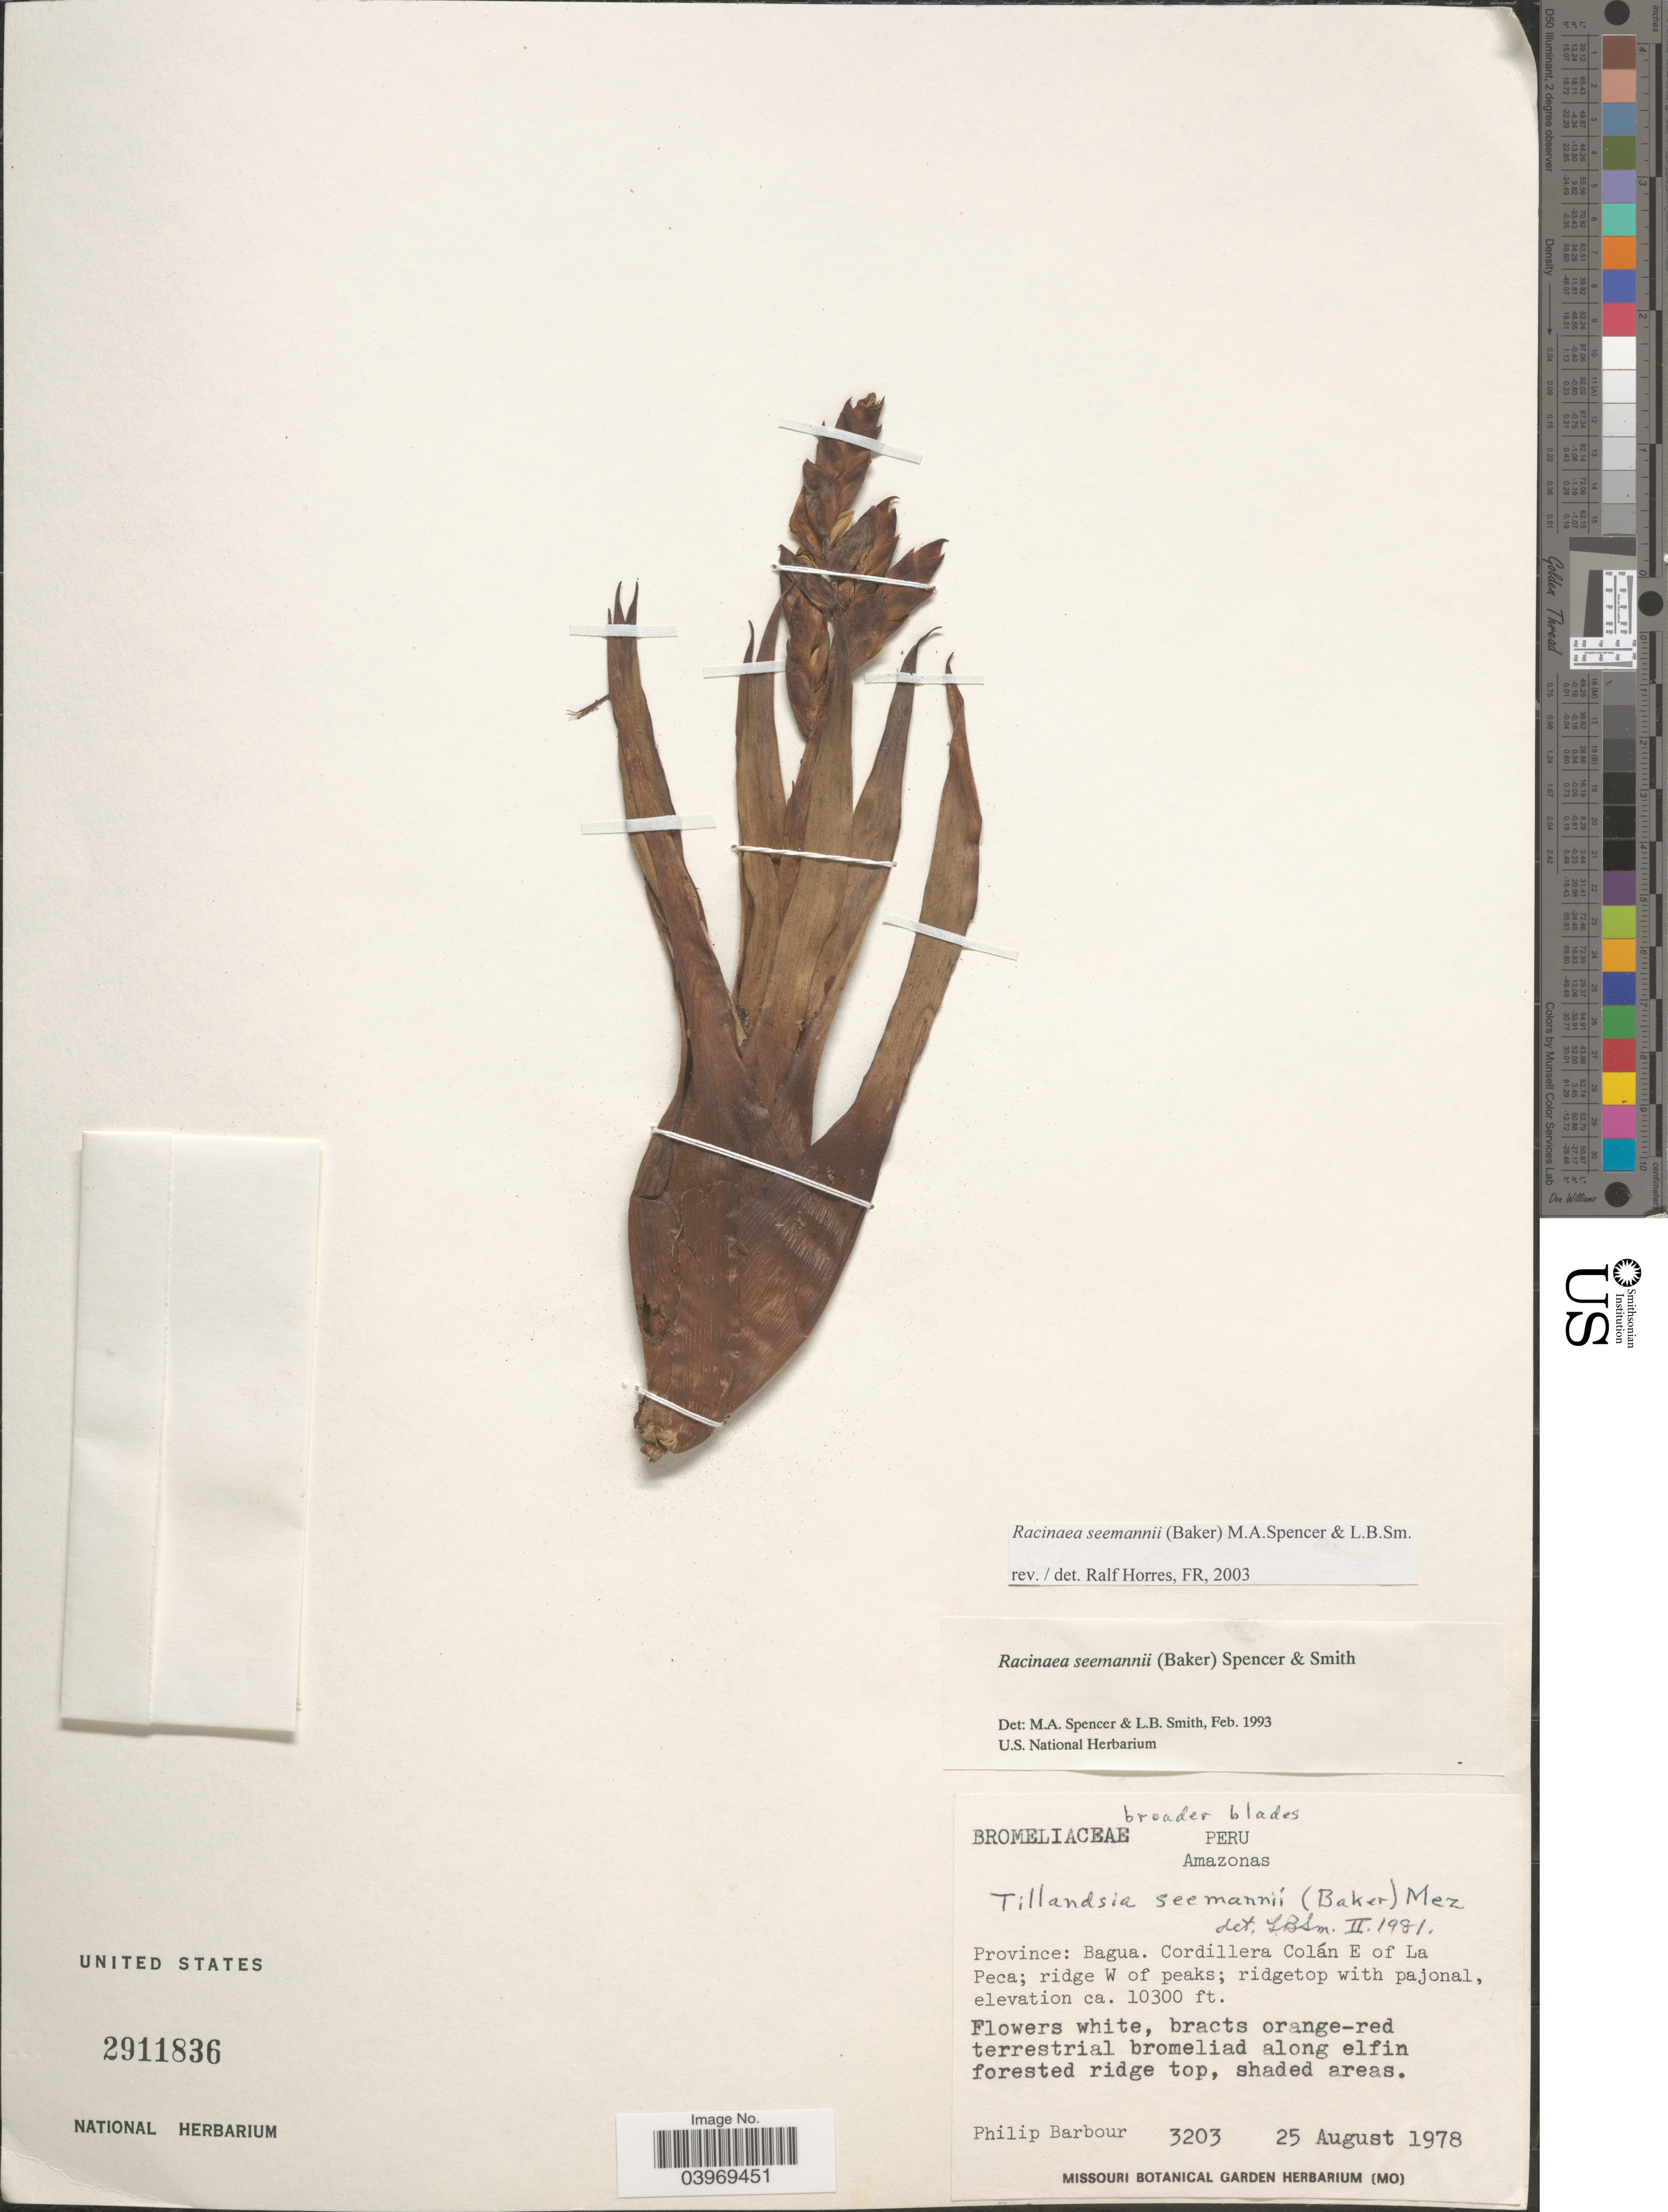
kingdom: Plantae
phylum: Tracheophyta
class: Liliopsida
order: Poales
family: Bromeliaceae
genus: Racinaea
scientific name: Racinaea seemannii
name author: (Baker) M.A. Spencer & L.B. Sm.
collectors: P. Barbour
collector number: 3203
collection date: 1978-08-25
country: Peru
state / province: Amazonas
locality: Province: Bagua. Cordillera Colán E of La Peca; ridge W of peaks.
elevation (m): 3139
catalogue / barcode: US 2911836